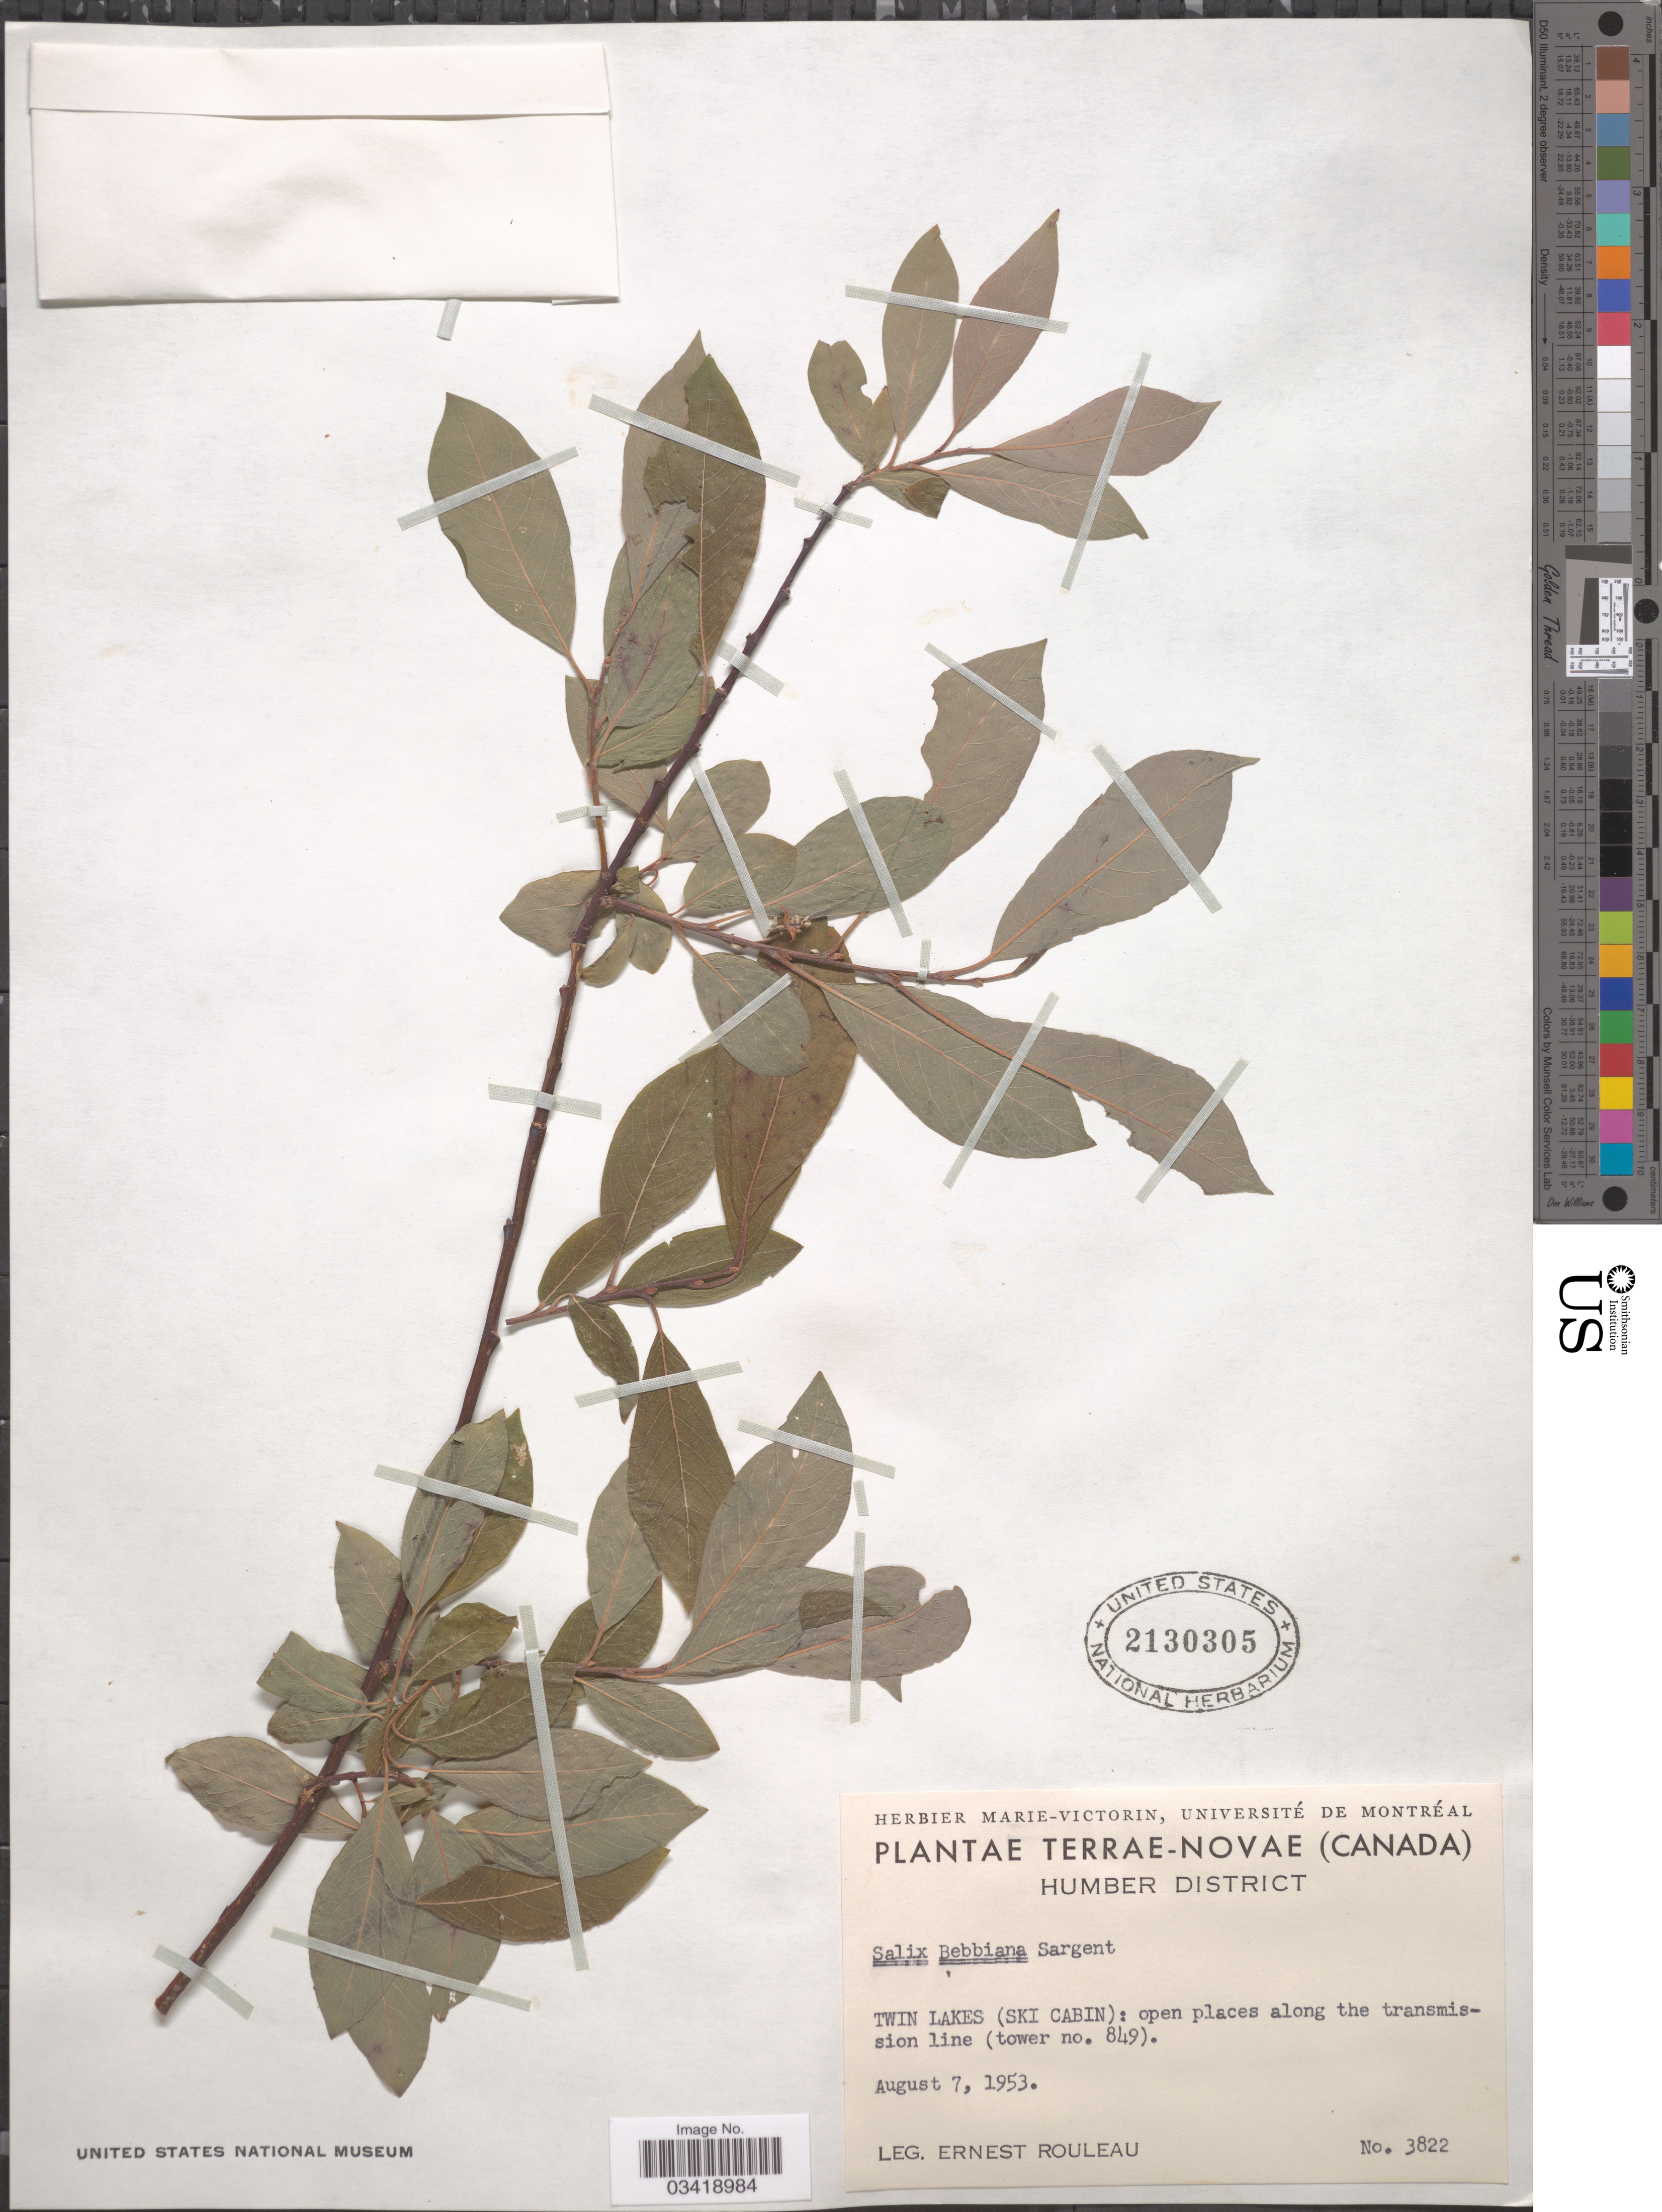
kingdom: Plantae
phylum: Tracheophyta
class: Magnoliopsida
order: Malpighiales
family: Salicaceae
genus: Salix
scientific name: Salix bebbiana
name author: Sarg.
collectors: E. Rouleau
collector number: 3822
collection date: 1953-08-07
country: Canada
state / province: Newfoundland and Labrador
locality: Terrae-Novae. Humber District. Twin Lakes (Ski Cabin): open places along the transmission line. (tower no. 849).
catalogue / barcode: US 2130305